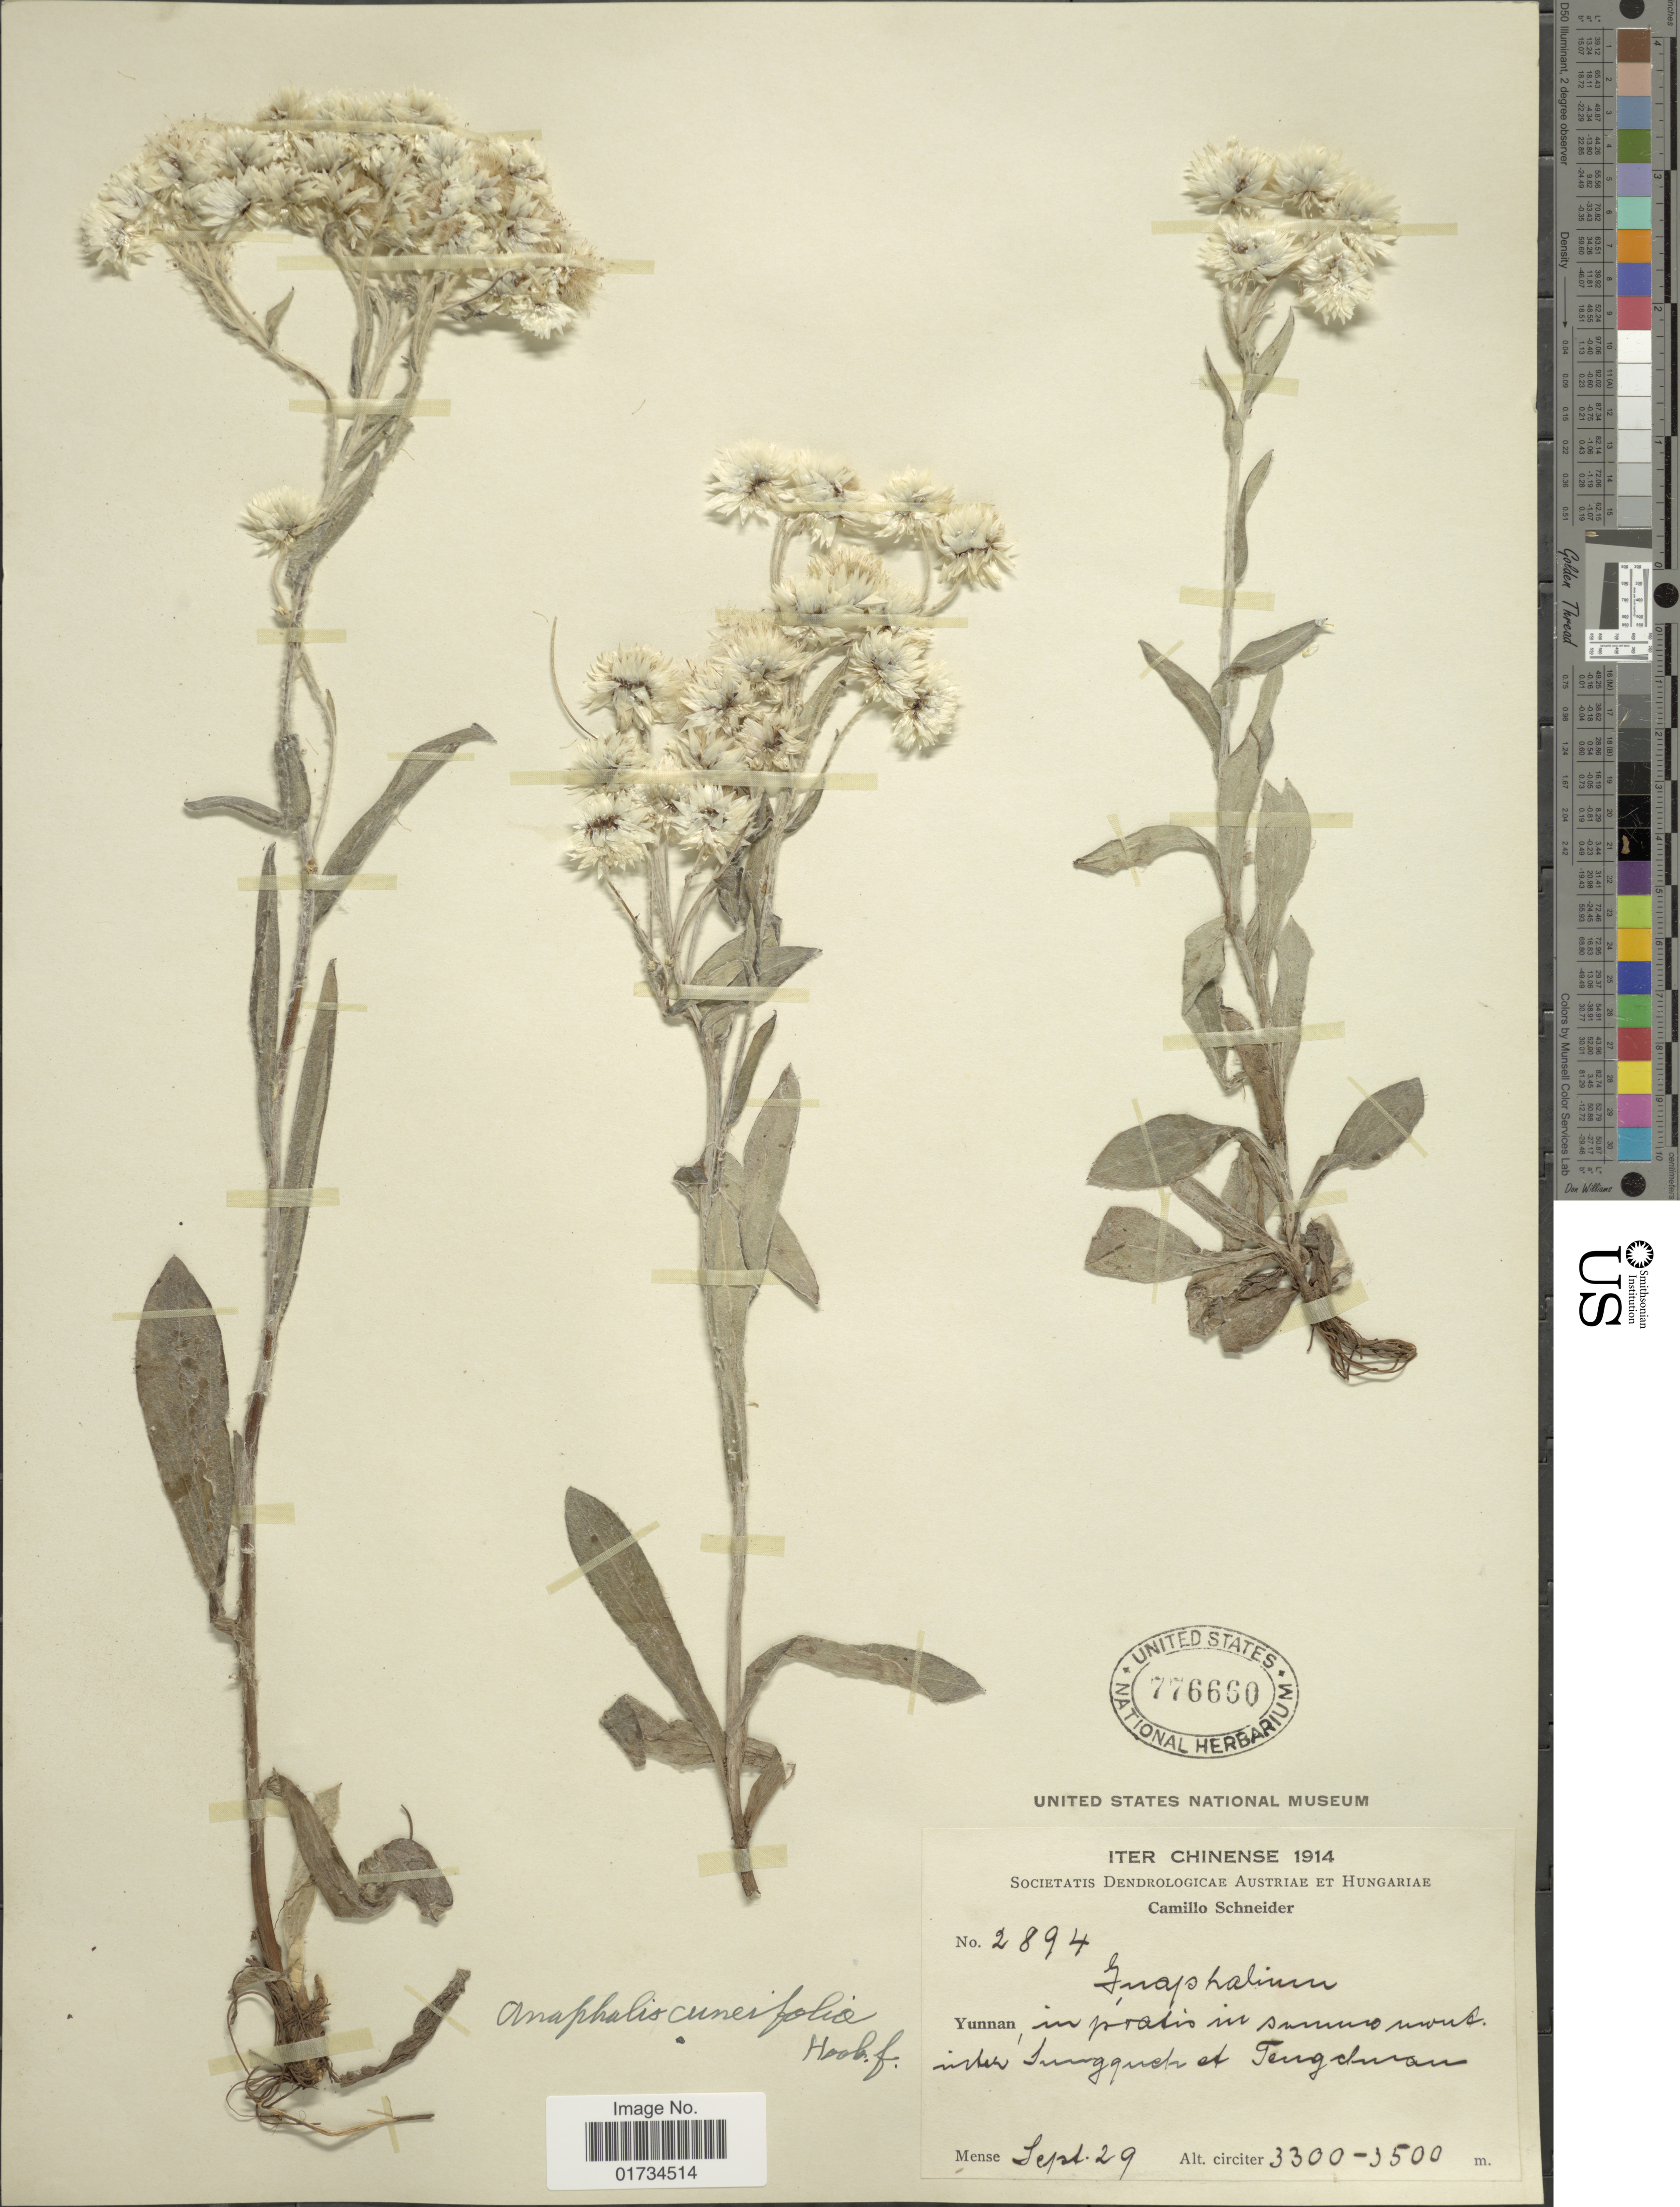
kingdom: Plantae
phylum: Tracheophyta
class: Magnoliopsida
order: Asterales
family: Asteraceae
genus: Anaphalis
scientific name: Anaphalis cuneifolia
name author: Hook. f.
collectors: C. K. Schneider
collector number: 2894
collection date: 1914-09-29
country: China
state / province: Yunnan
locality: Iter Chinense. Yunnan in pratis in sumoru mout inter Sungguch at Tengchuran [interpreted]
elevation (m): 3300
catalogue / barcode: US 776660